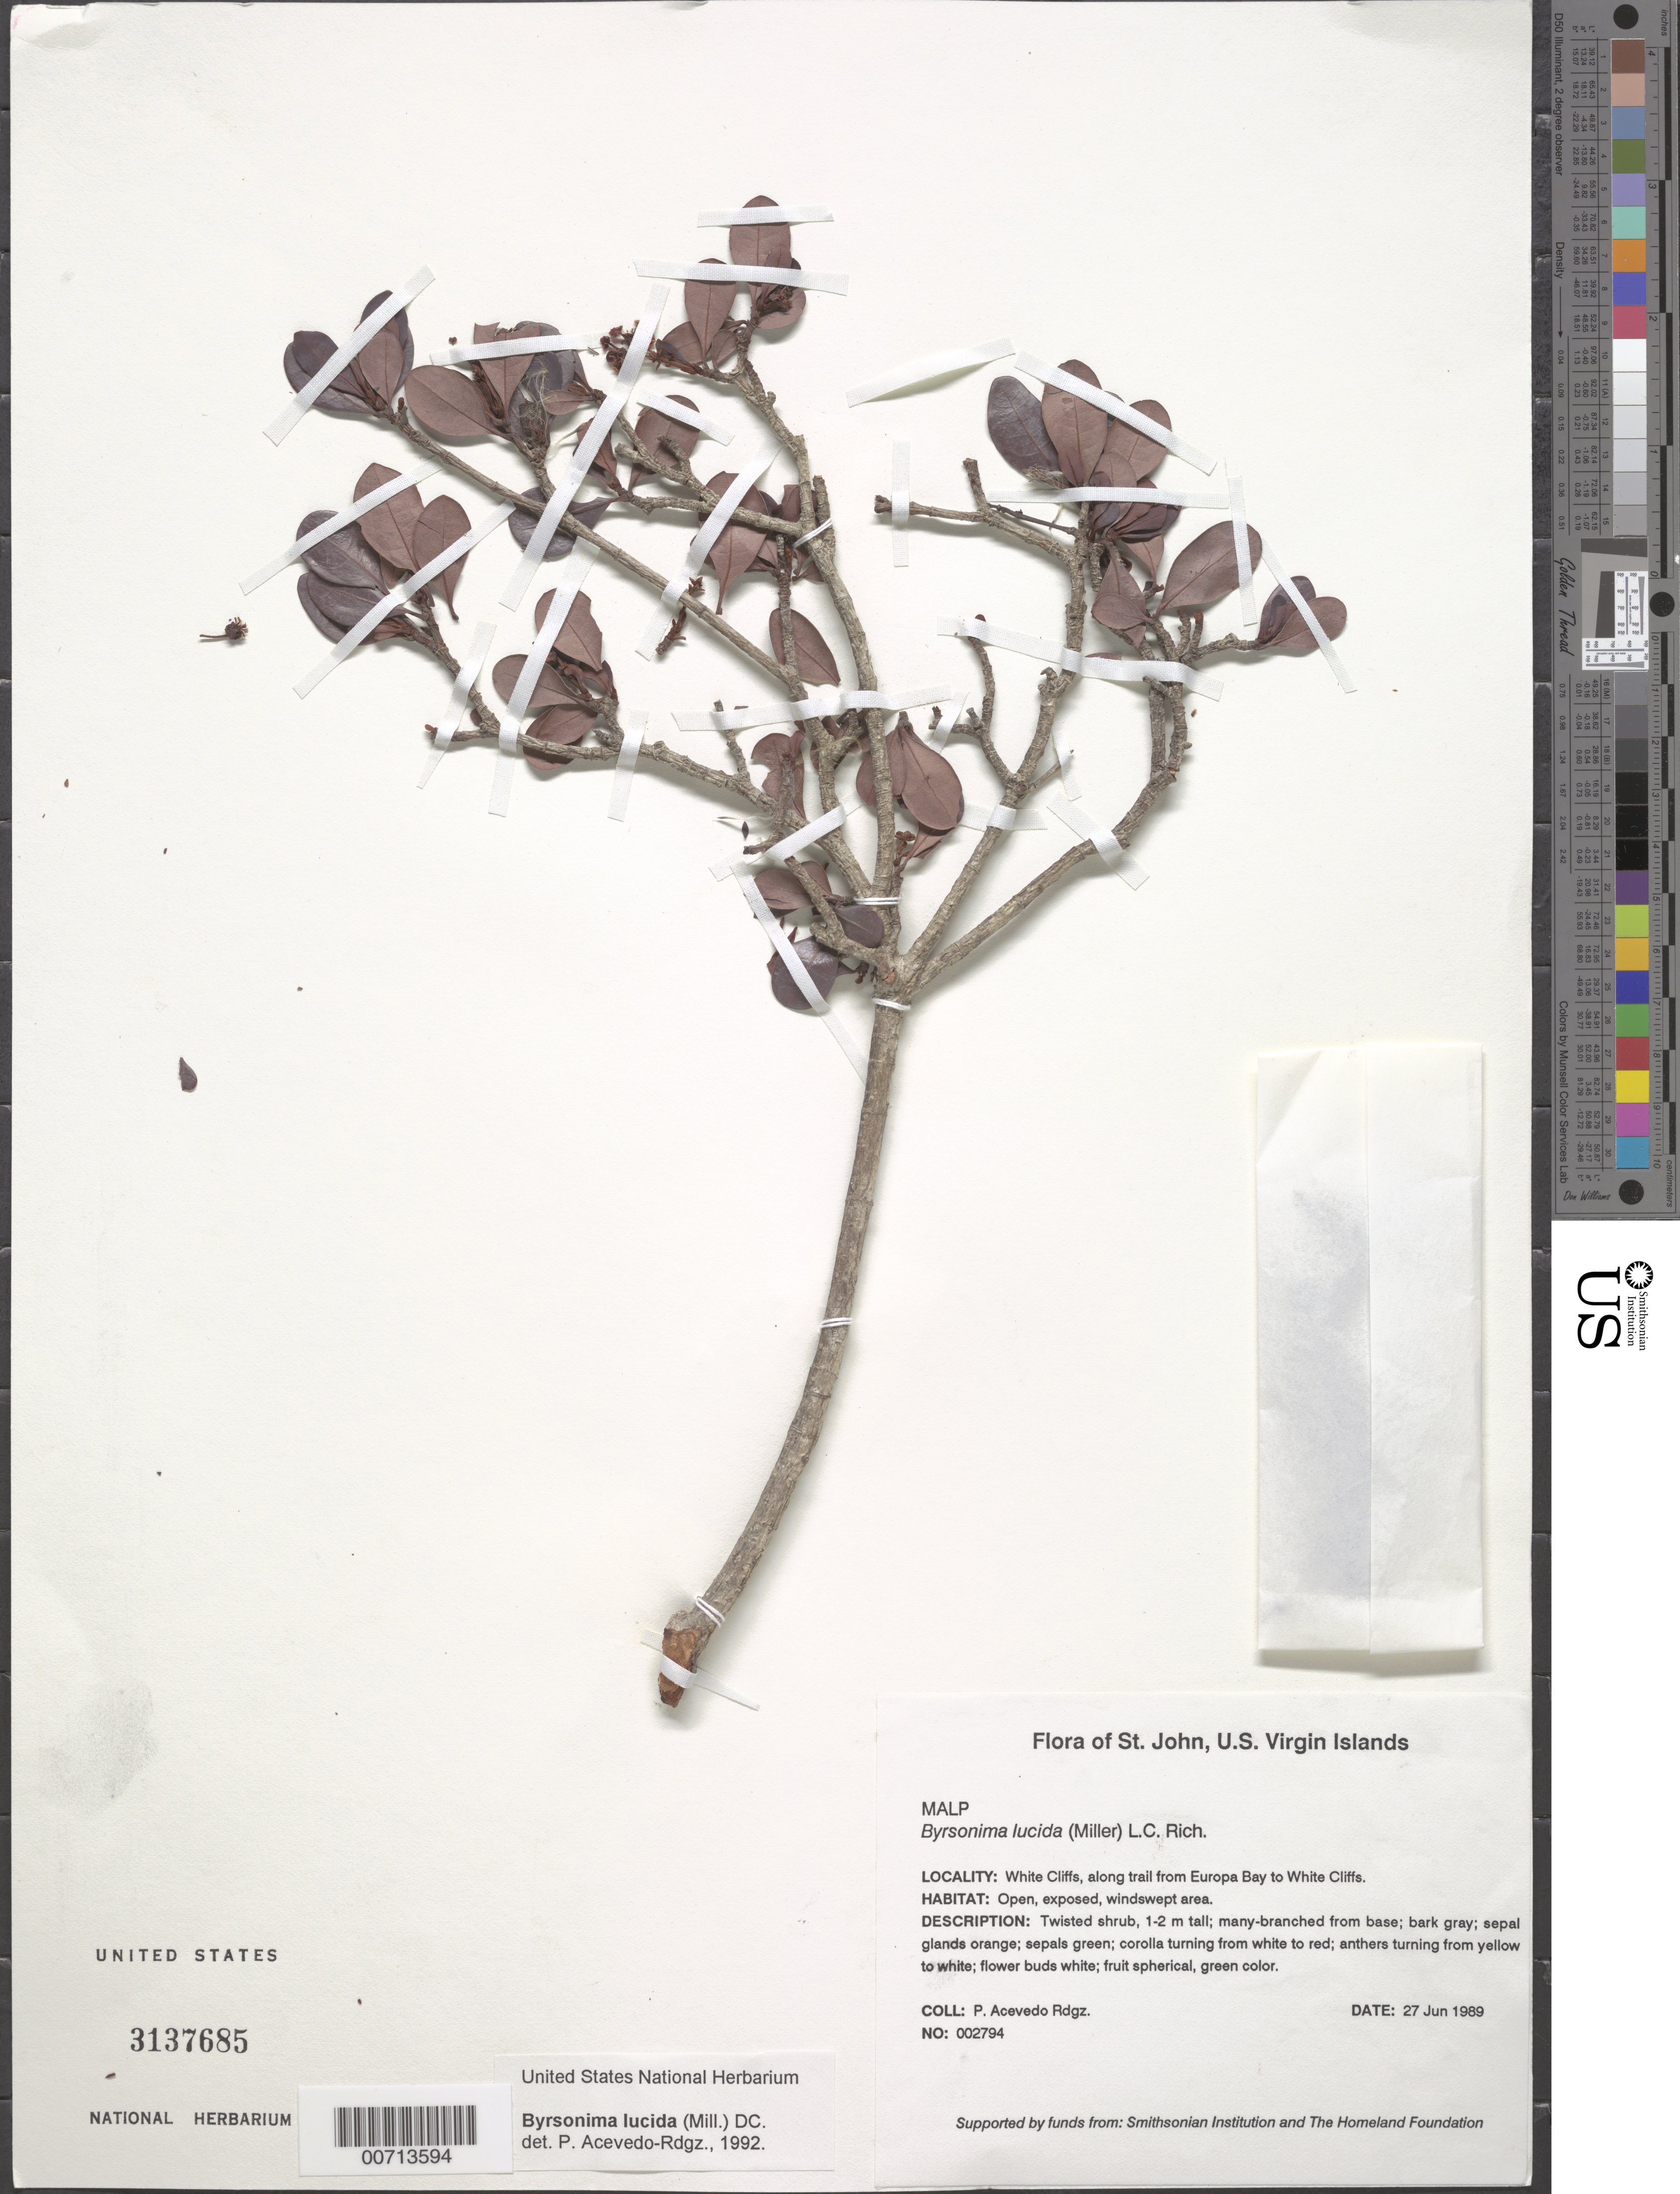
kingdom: Plantae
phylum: Tracheophyta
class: Magnoliopsida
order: Malpighiales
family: Malpighiaceae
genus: Byrsonima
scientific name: Byrsonima lucida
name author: (Mill.) DC.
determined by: Acevedo-Rodríguez, P., (BOT), Smithsonian Institution - National Museum of Natural History (UNITED STATES)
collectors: P. Acevedo-Rodr.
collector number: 2794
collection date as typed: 27 Jun 1989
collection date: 1989-06-27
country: U.S. Virgin Islands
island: St. John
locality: White Cliffs, along trail from Europa Bay to White Cliffs.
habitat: Open, exposed, windswept area.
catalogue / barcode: US 3137685